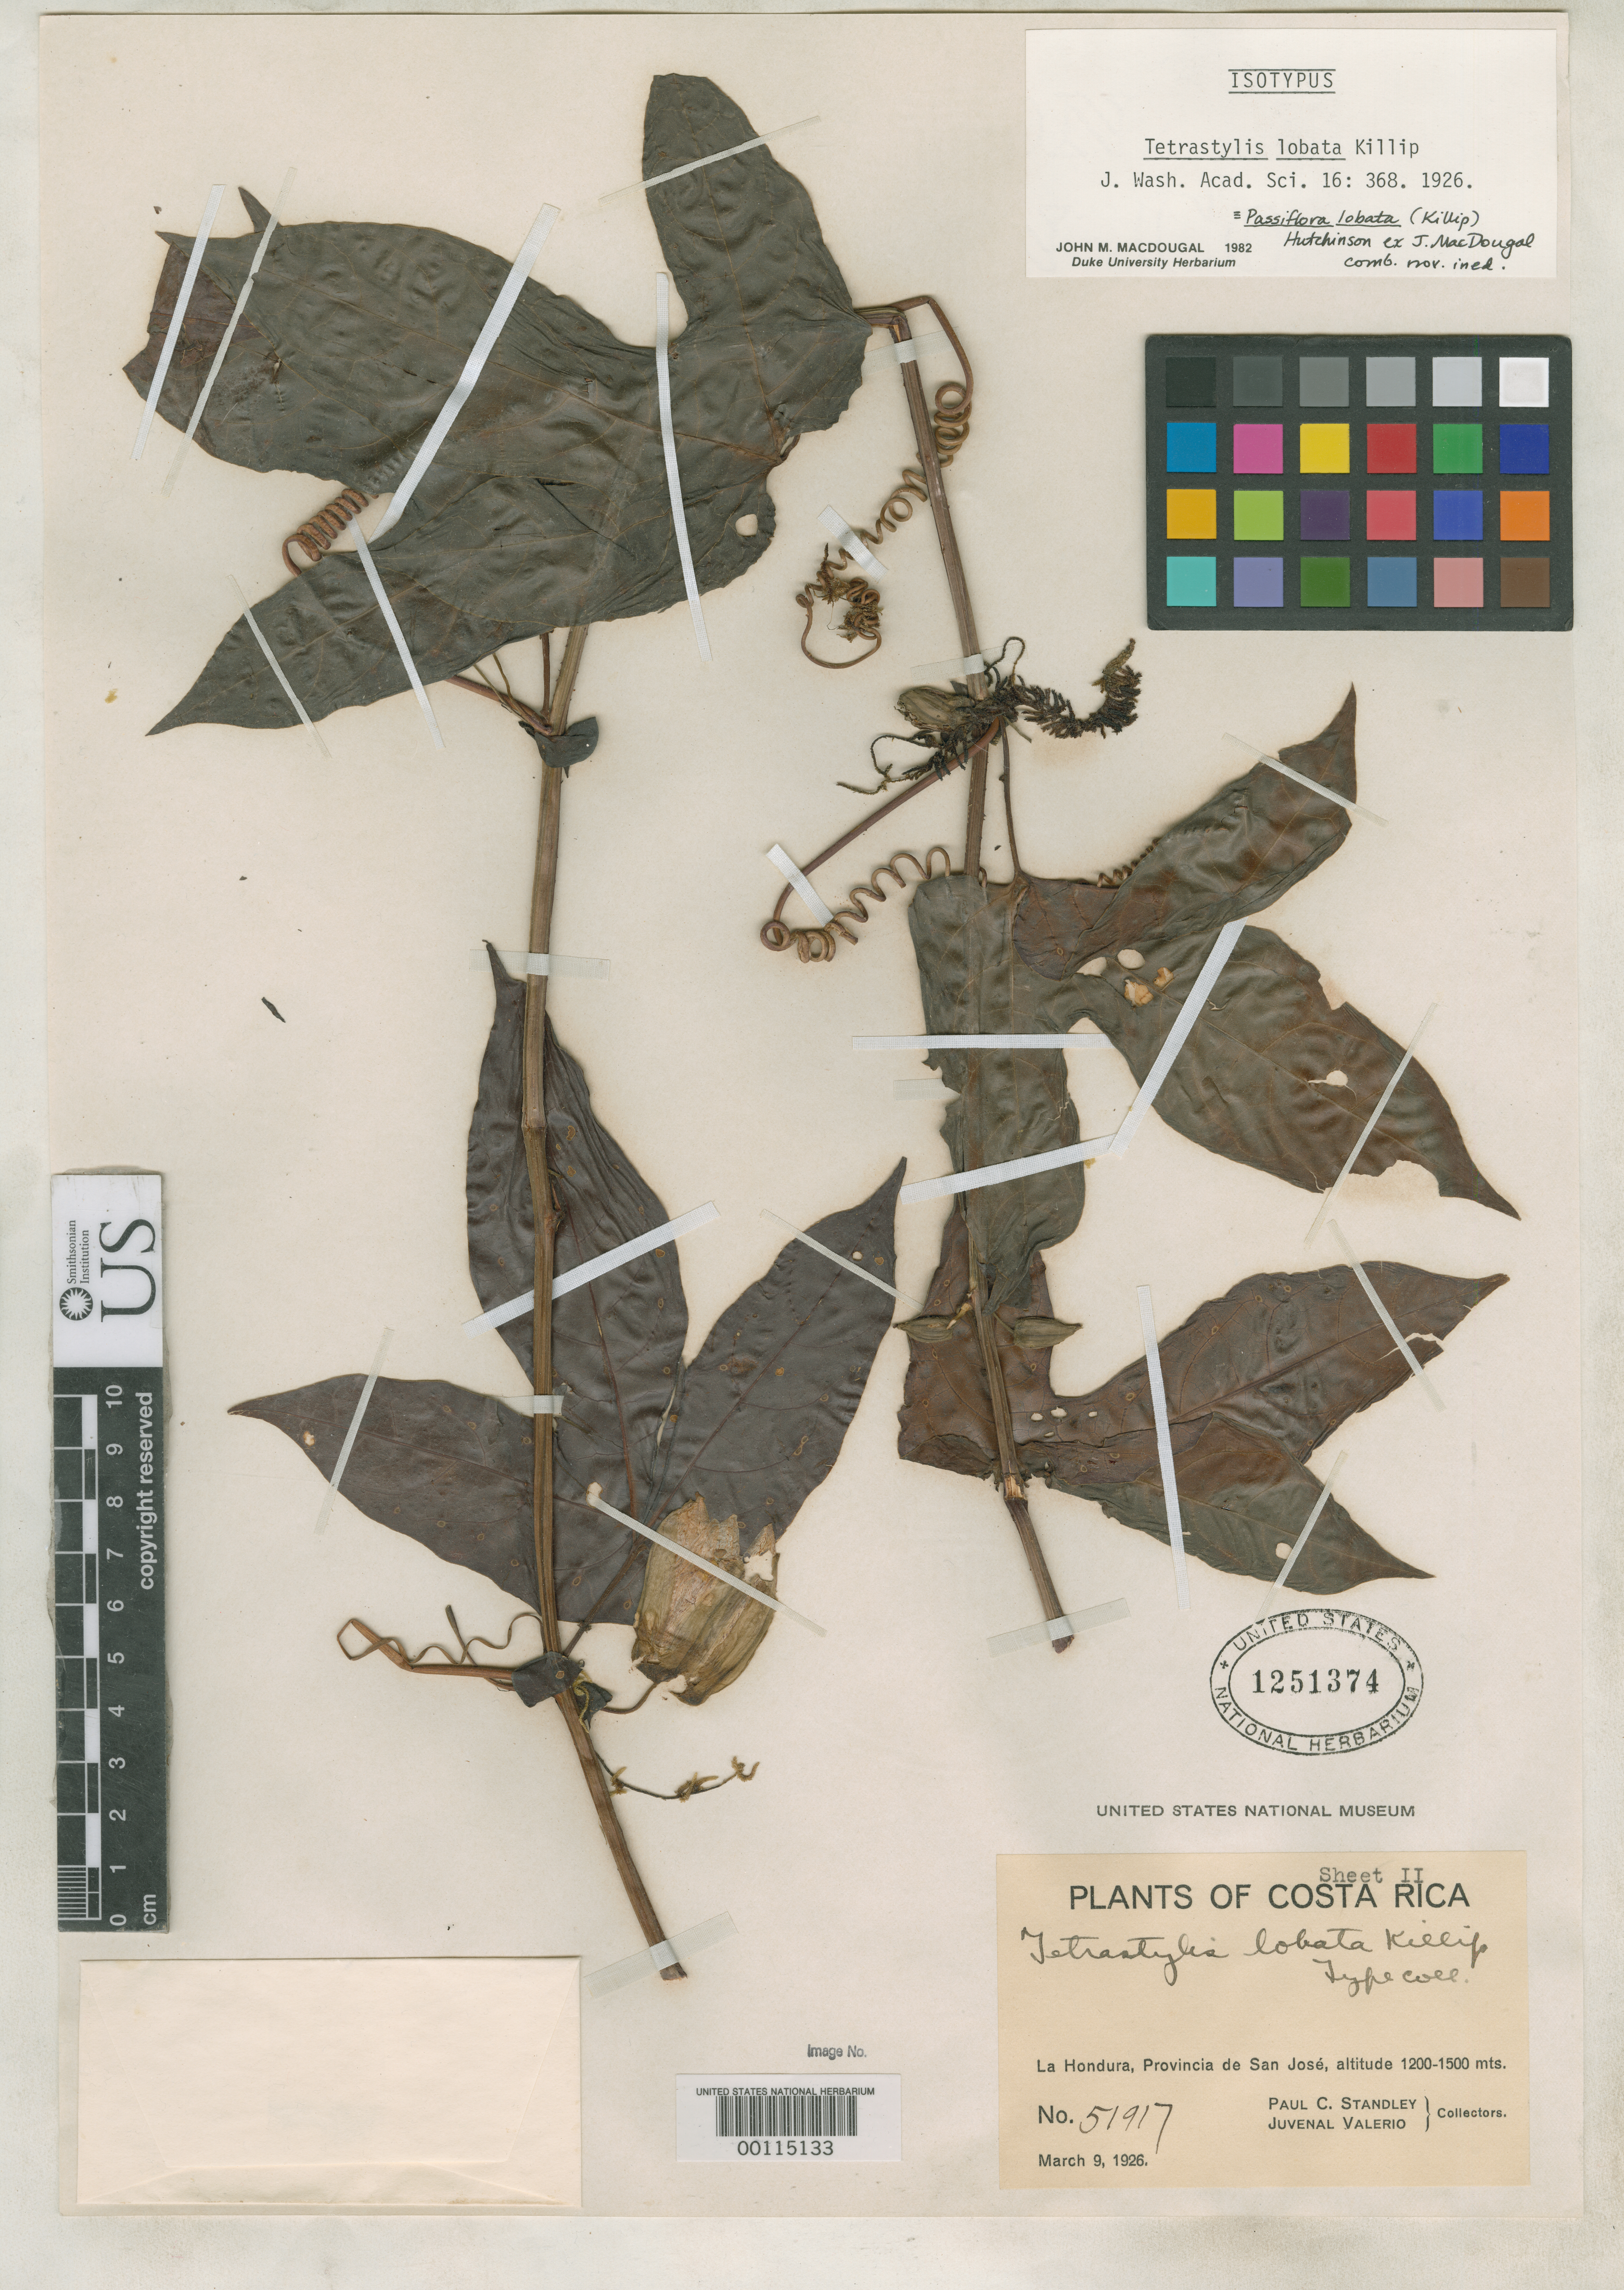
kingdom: Plantae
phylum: Tracheophyta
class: Magnoliopsida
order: Malpighiales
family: Passifloraceae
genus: Tetrastylis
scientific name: Tetrastylis lobata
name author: Killip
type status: Isotype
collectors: P. C. Standley & J. Valerio R.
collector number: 51917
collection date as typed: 09 Mar 1926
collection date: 1926-03-09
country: Costa Rica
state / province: San José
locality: La Hondura.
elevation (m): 1200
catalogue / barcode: US 1251374